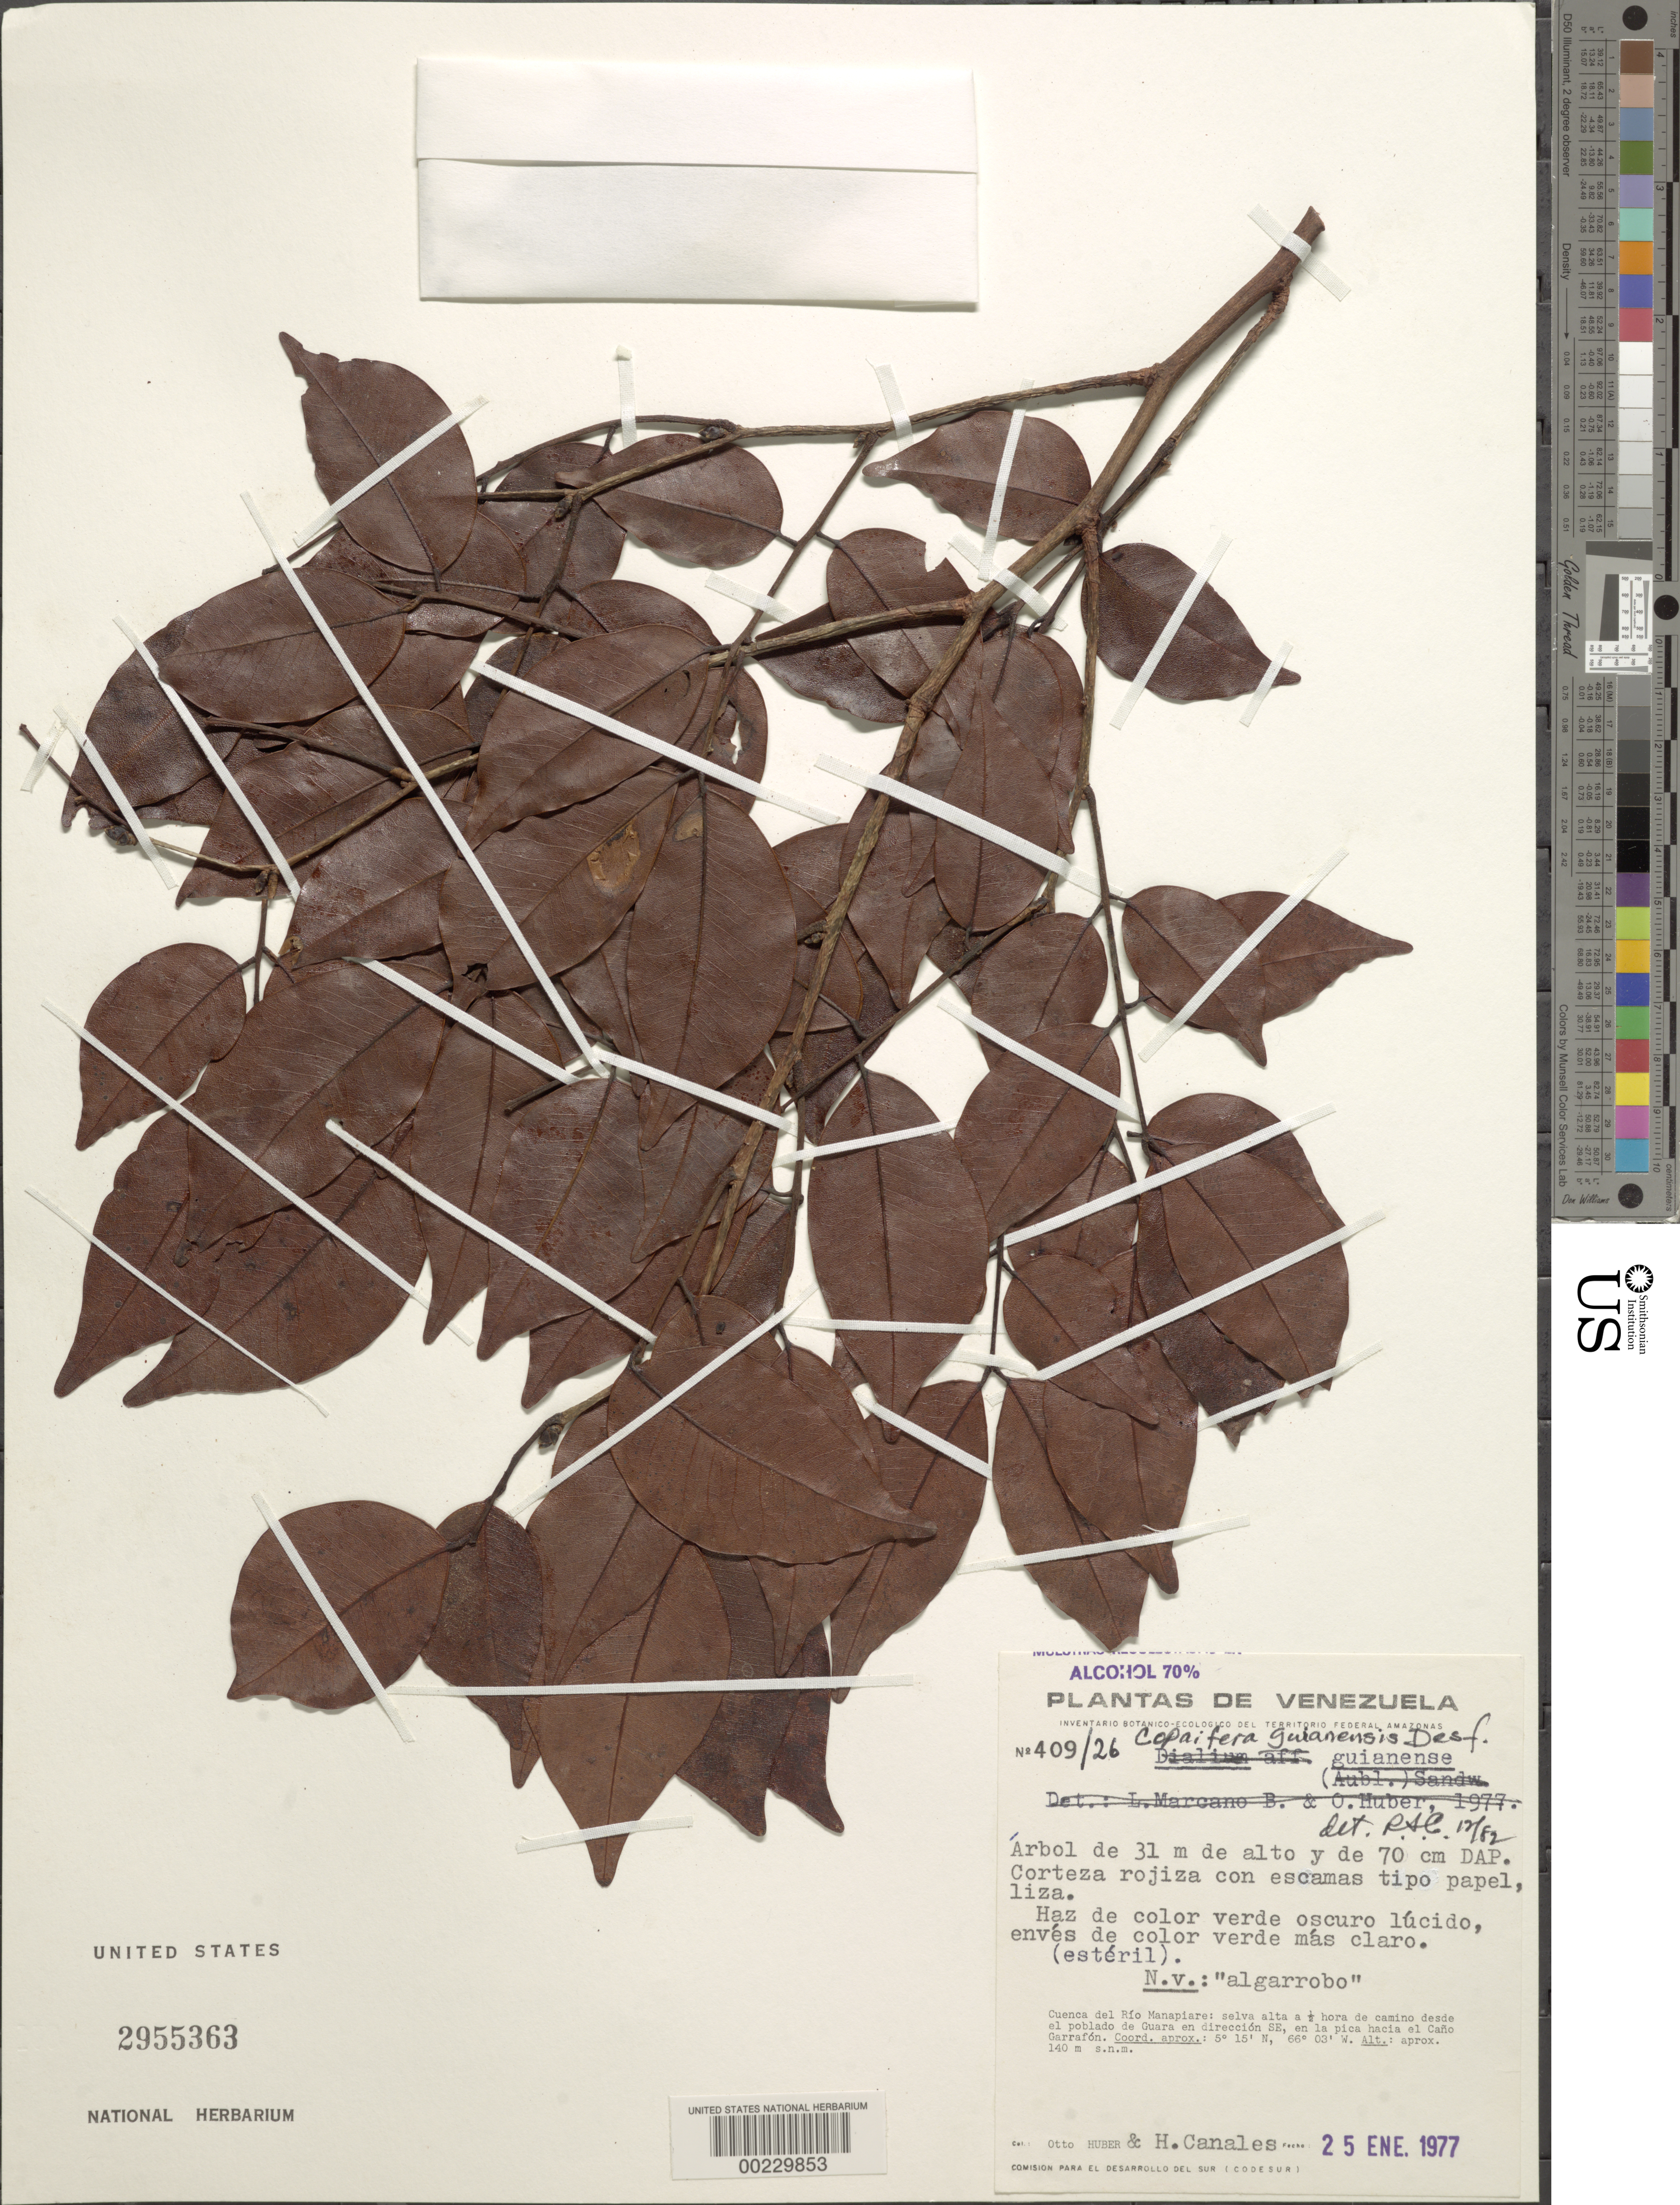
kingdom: Plantae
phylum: Tracheophyta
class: Magnoliopsida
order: Fabales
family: Fabaceae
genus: Copaifera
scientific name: Copaifera guyanensis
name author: Desf.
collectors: O. Huber & H. Canales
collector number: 406/26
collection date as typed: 25 Jan 1977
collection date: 1977-01-25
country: Venezuela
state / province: Amazonas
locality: Cuenca del rio manapiare, 0.5 hr by road from the village of guara in the direction of sse, on property of el cano garrafon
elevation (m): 140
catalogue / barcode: US 2955363